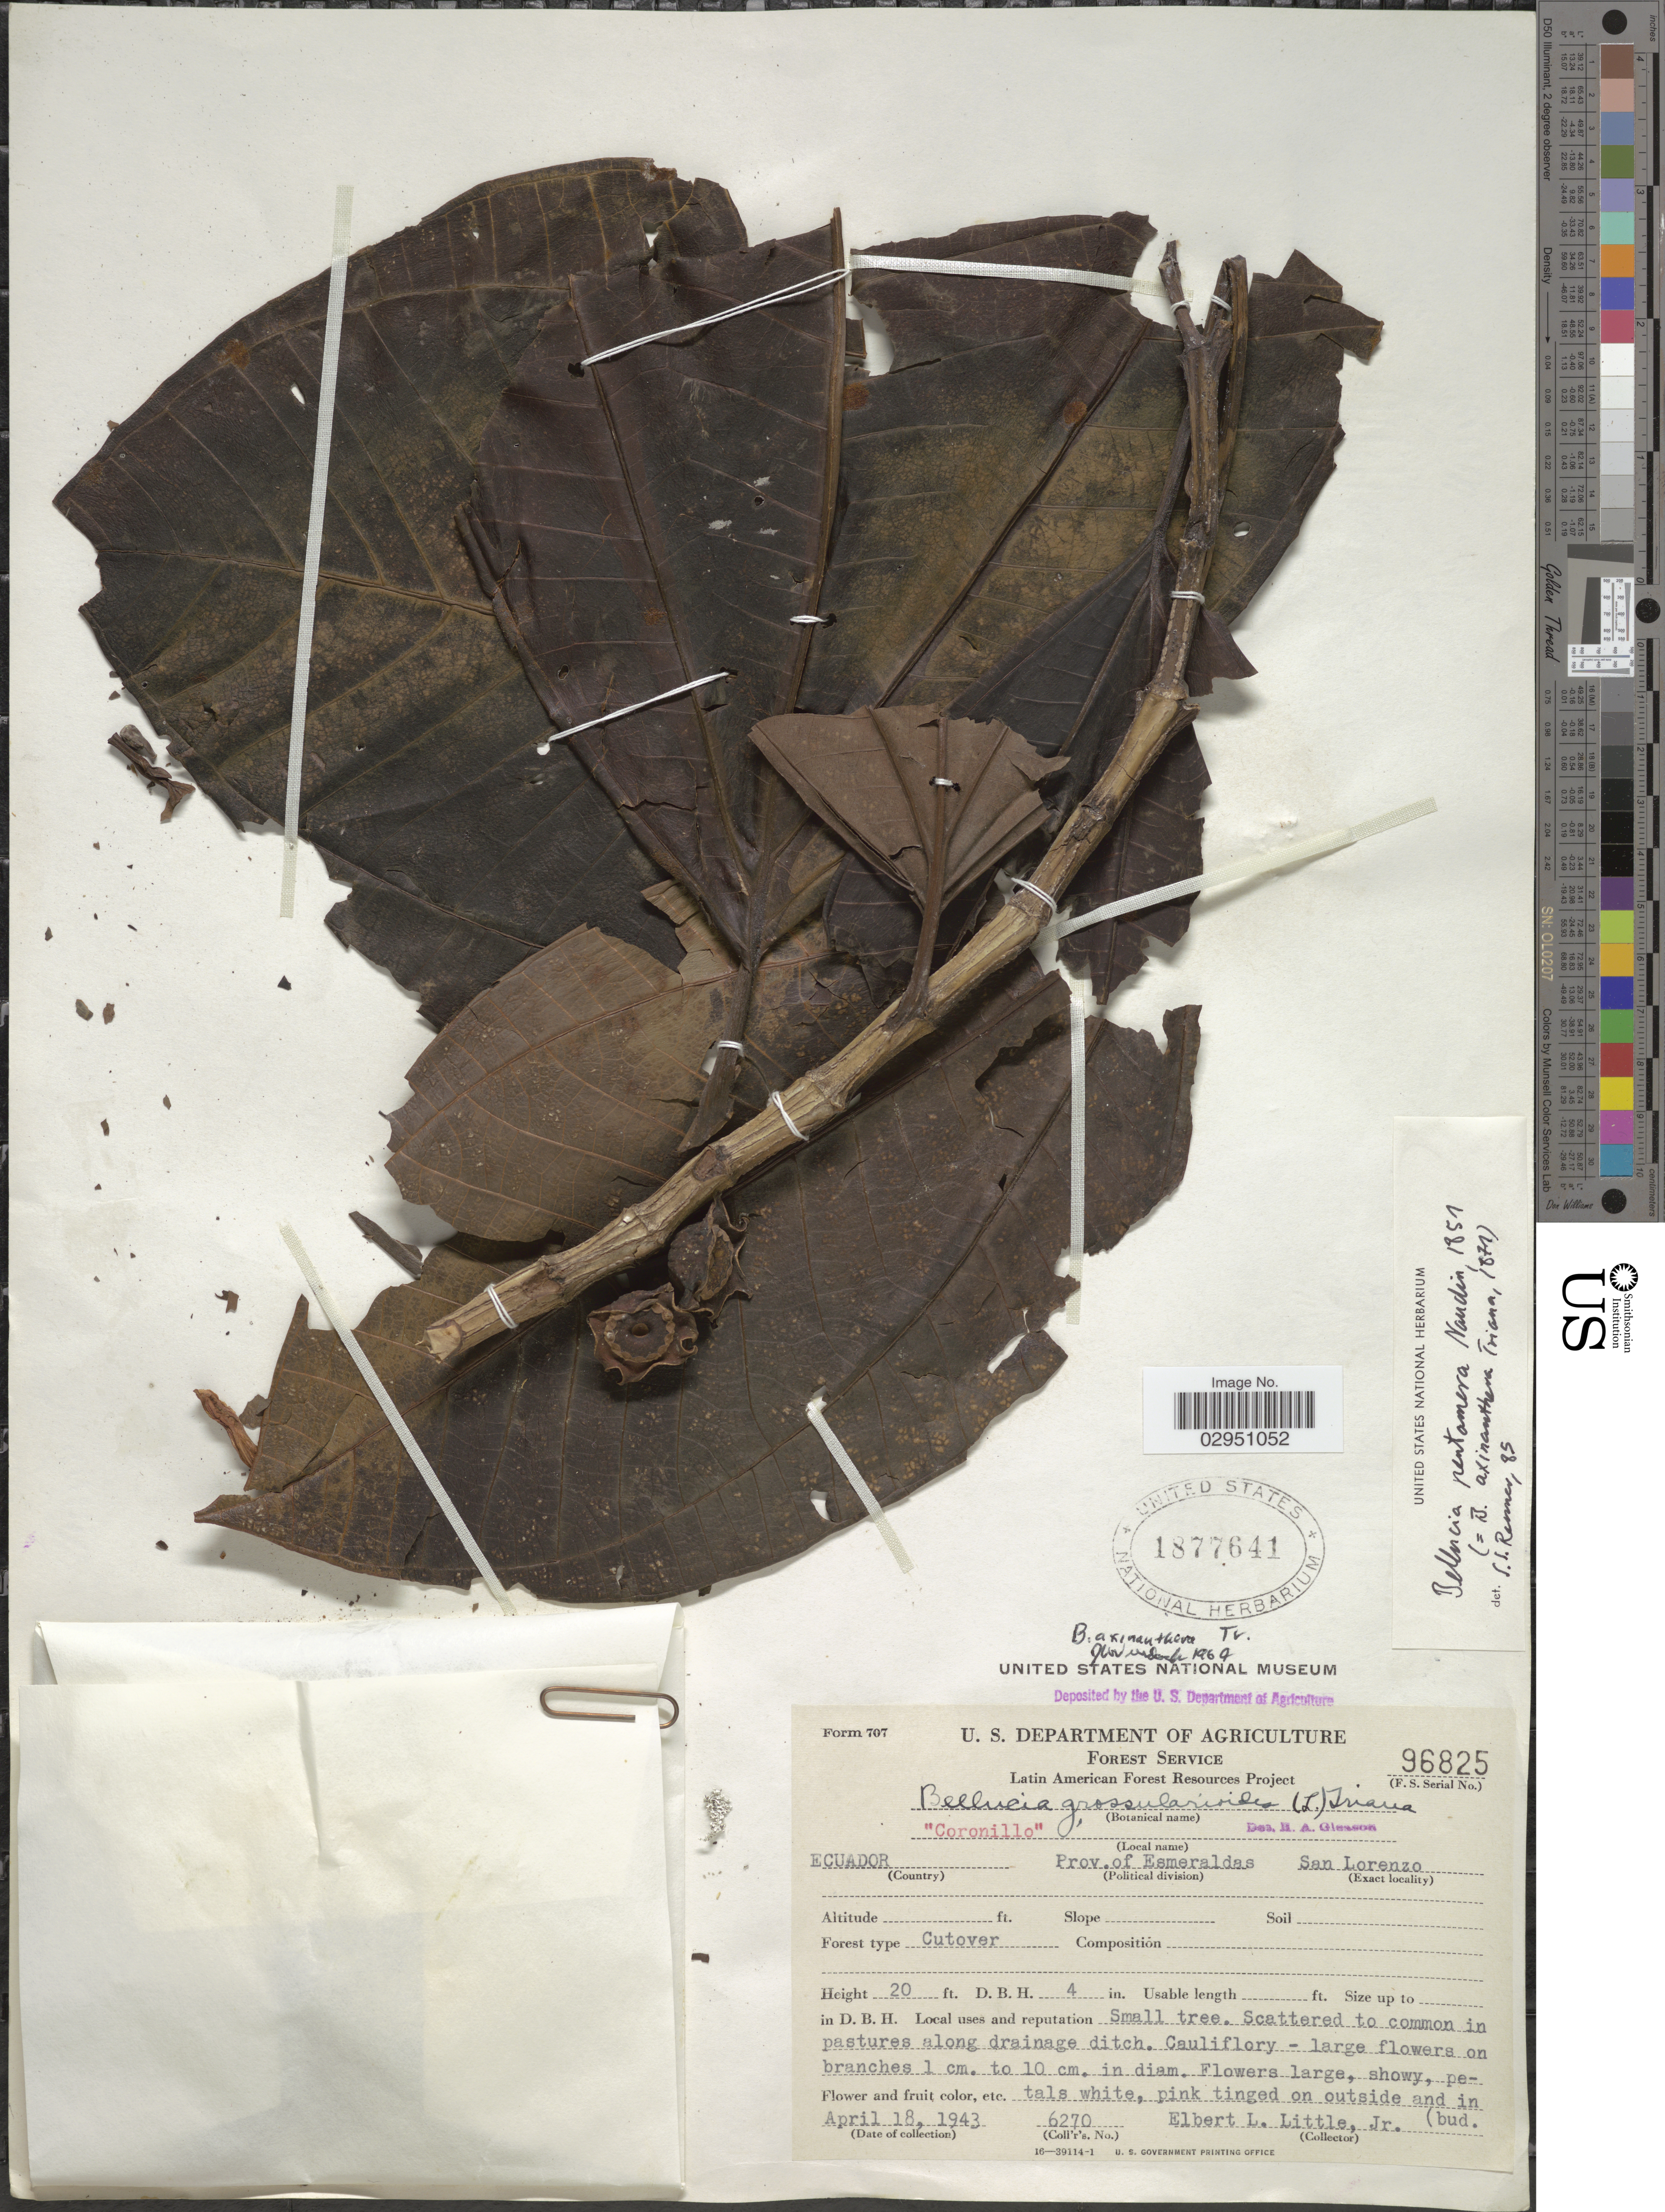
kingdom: Plantae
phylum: Tracheophyta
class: Magnoliopsida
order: Myrtales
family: Melastomataceae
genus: Bellucia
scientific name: Bellucia pentamera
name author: Naudin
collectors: E. L. Little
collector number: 6270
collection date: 1943-04-18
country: Ecuador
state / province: Esmeraldas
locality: San Lorenzo.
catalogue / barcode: US 1877641